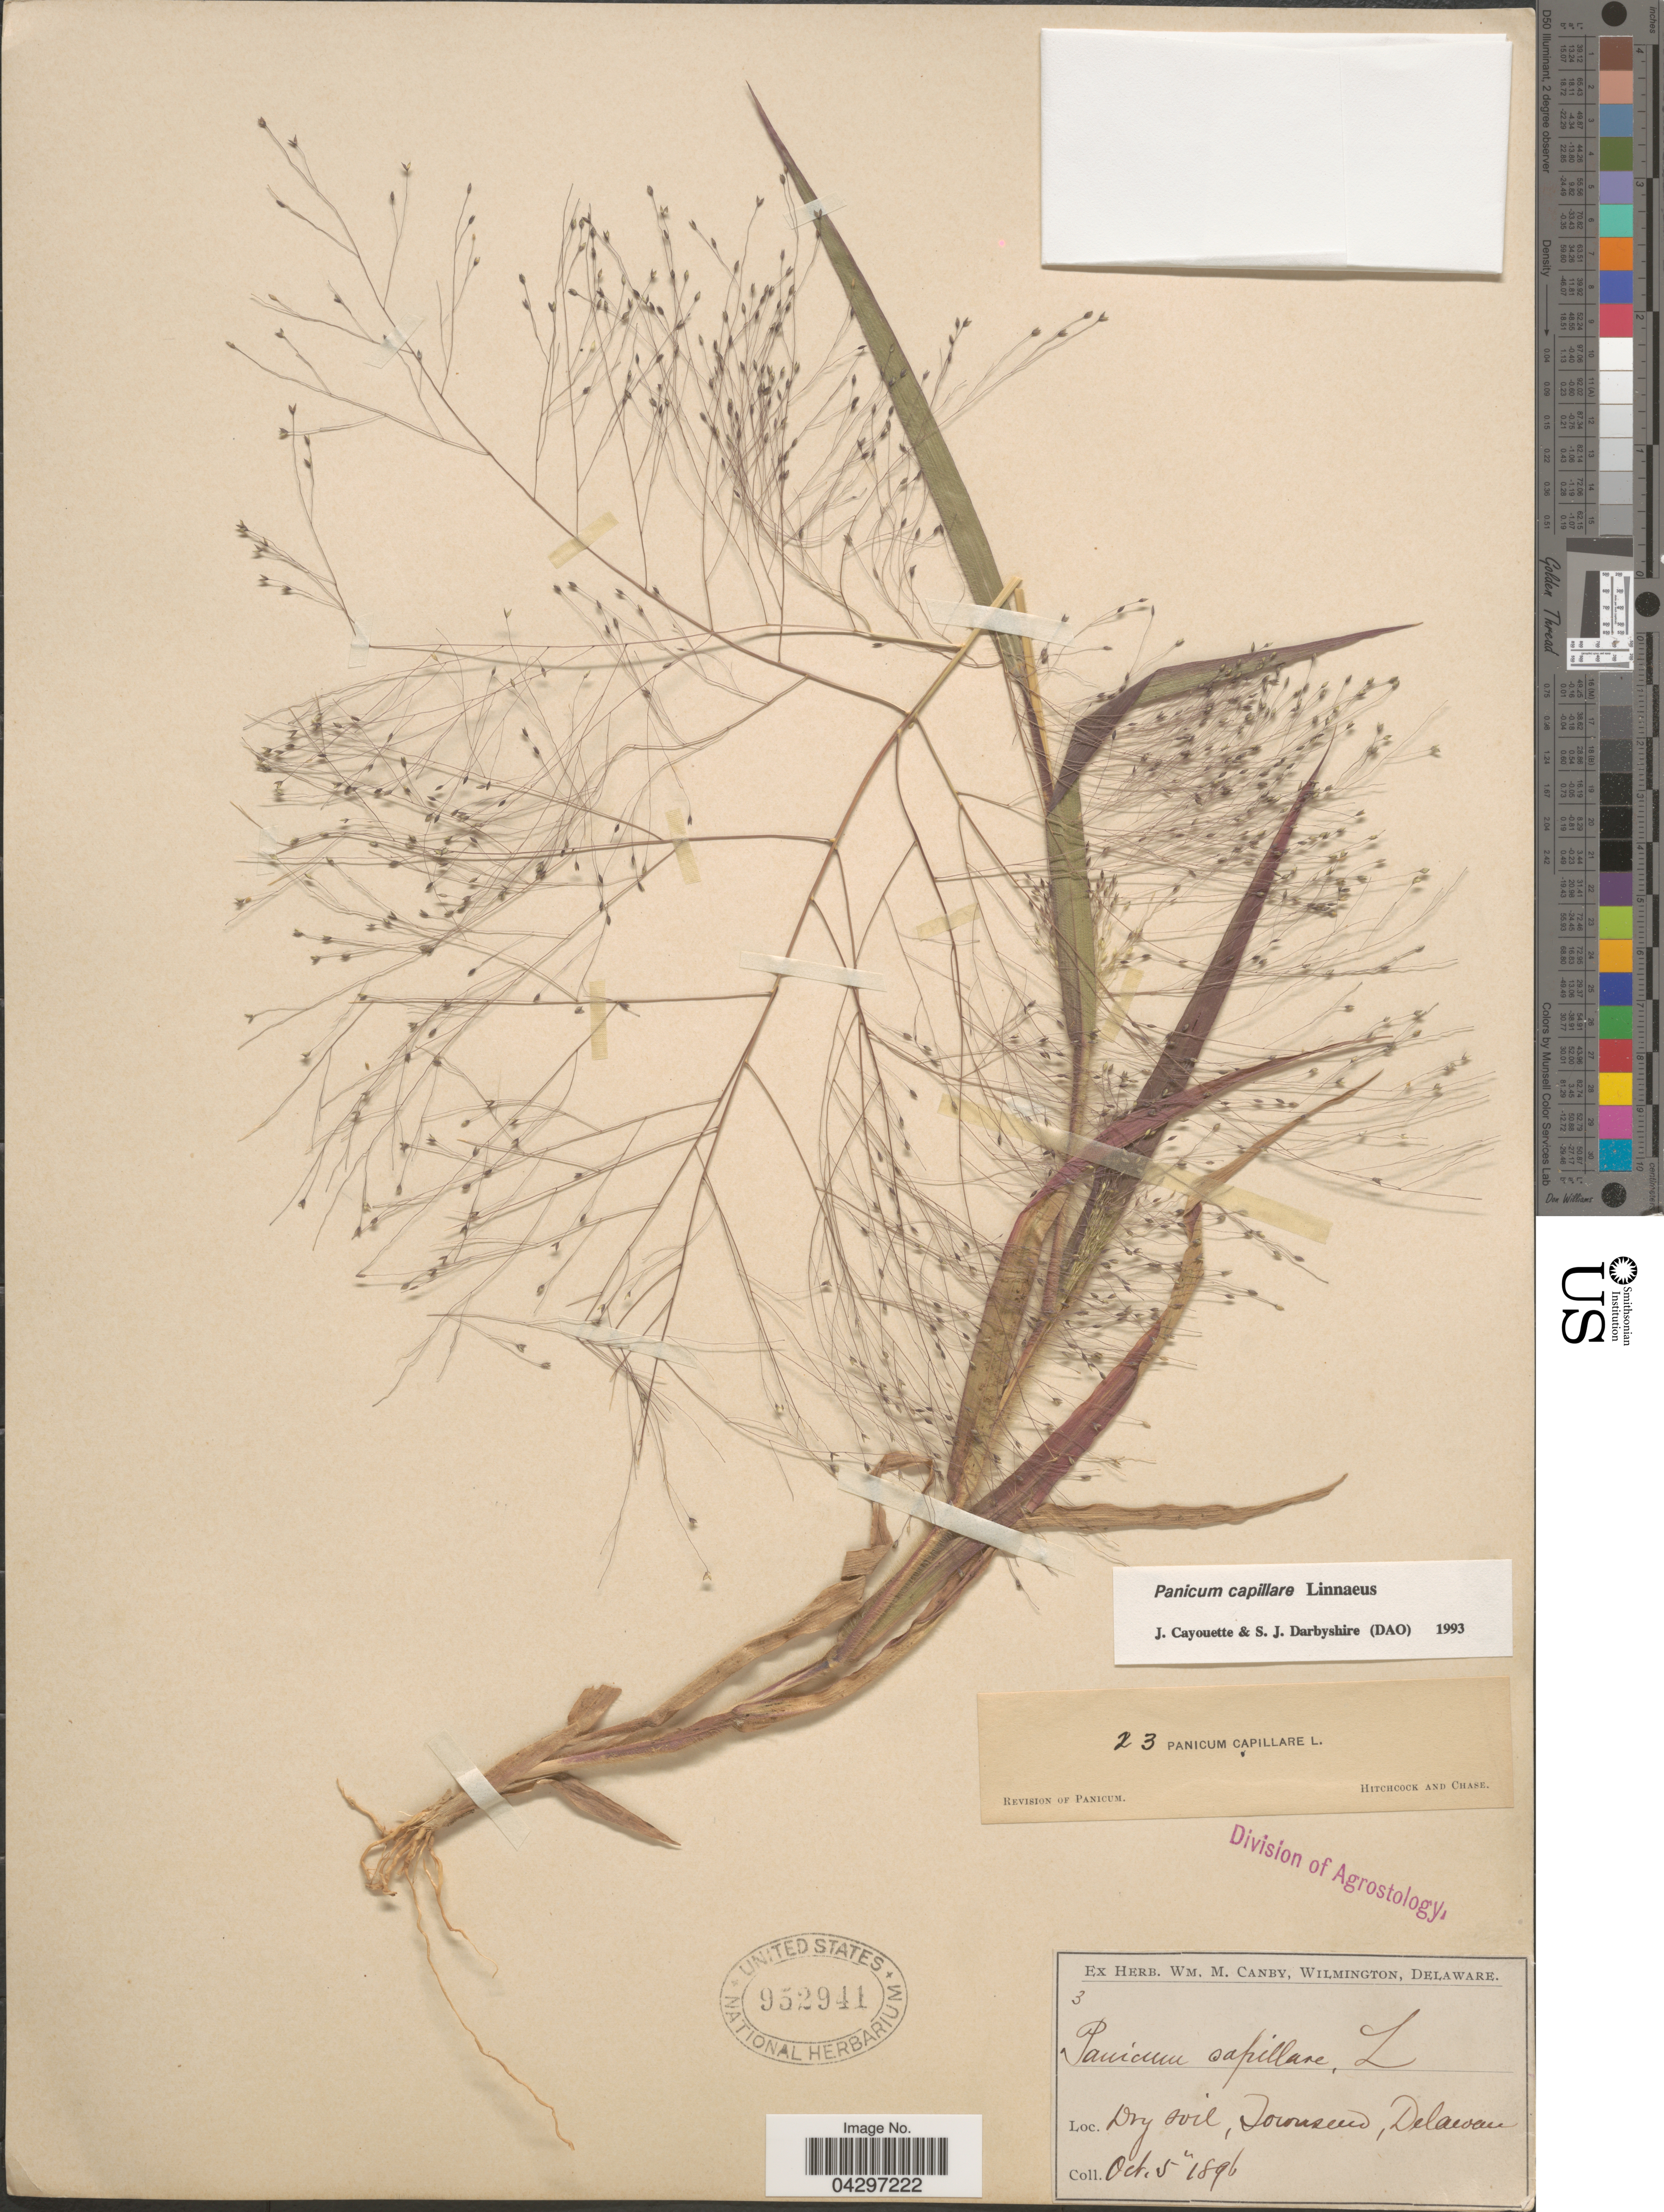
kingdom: Plantae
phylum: Tracheophyta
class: Liliopsida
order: Poales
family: Poaceae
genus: Panicum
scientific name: Panicum capillare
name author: L.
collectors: ex herb. W.M. Canby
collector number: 3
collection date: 1896-10-05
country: United States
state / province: Delaware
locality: Dry soil, Townsend.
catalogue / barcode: US 952941